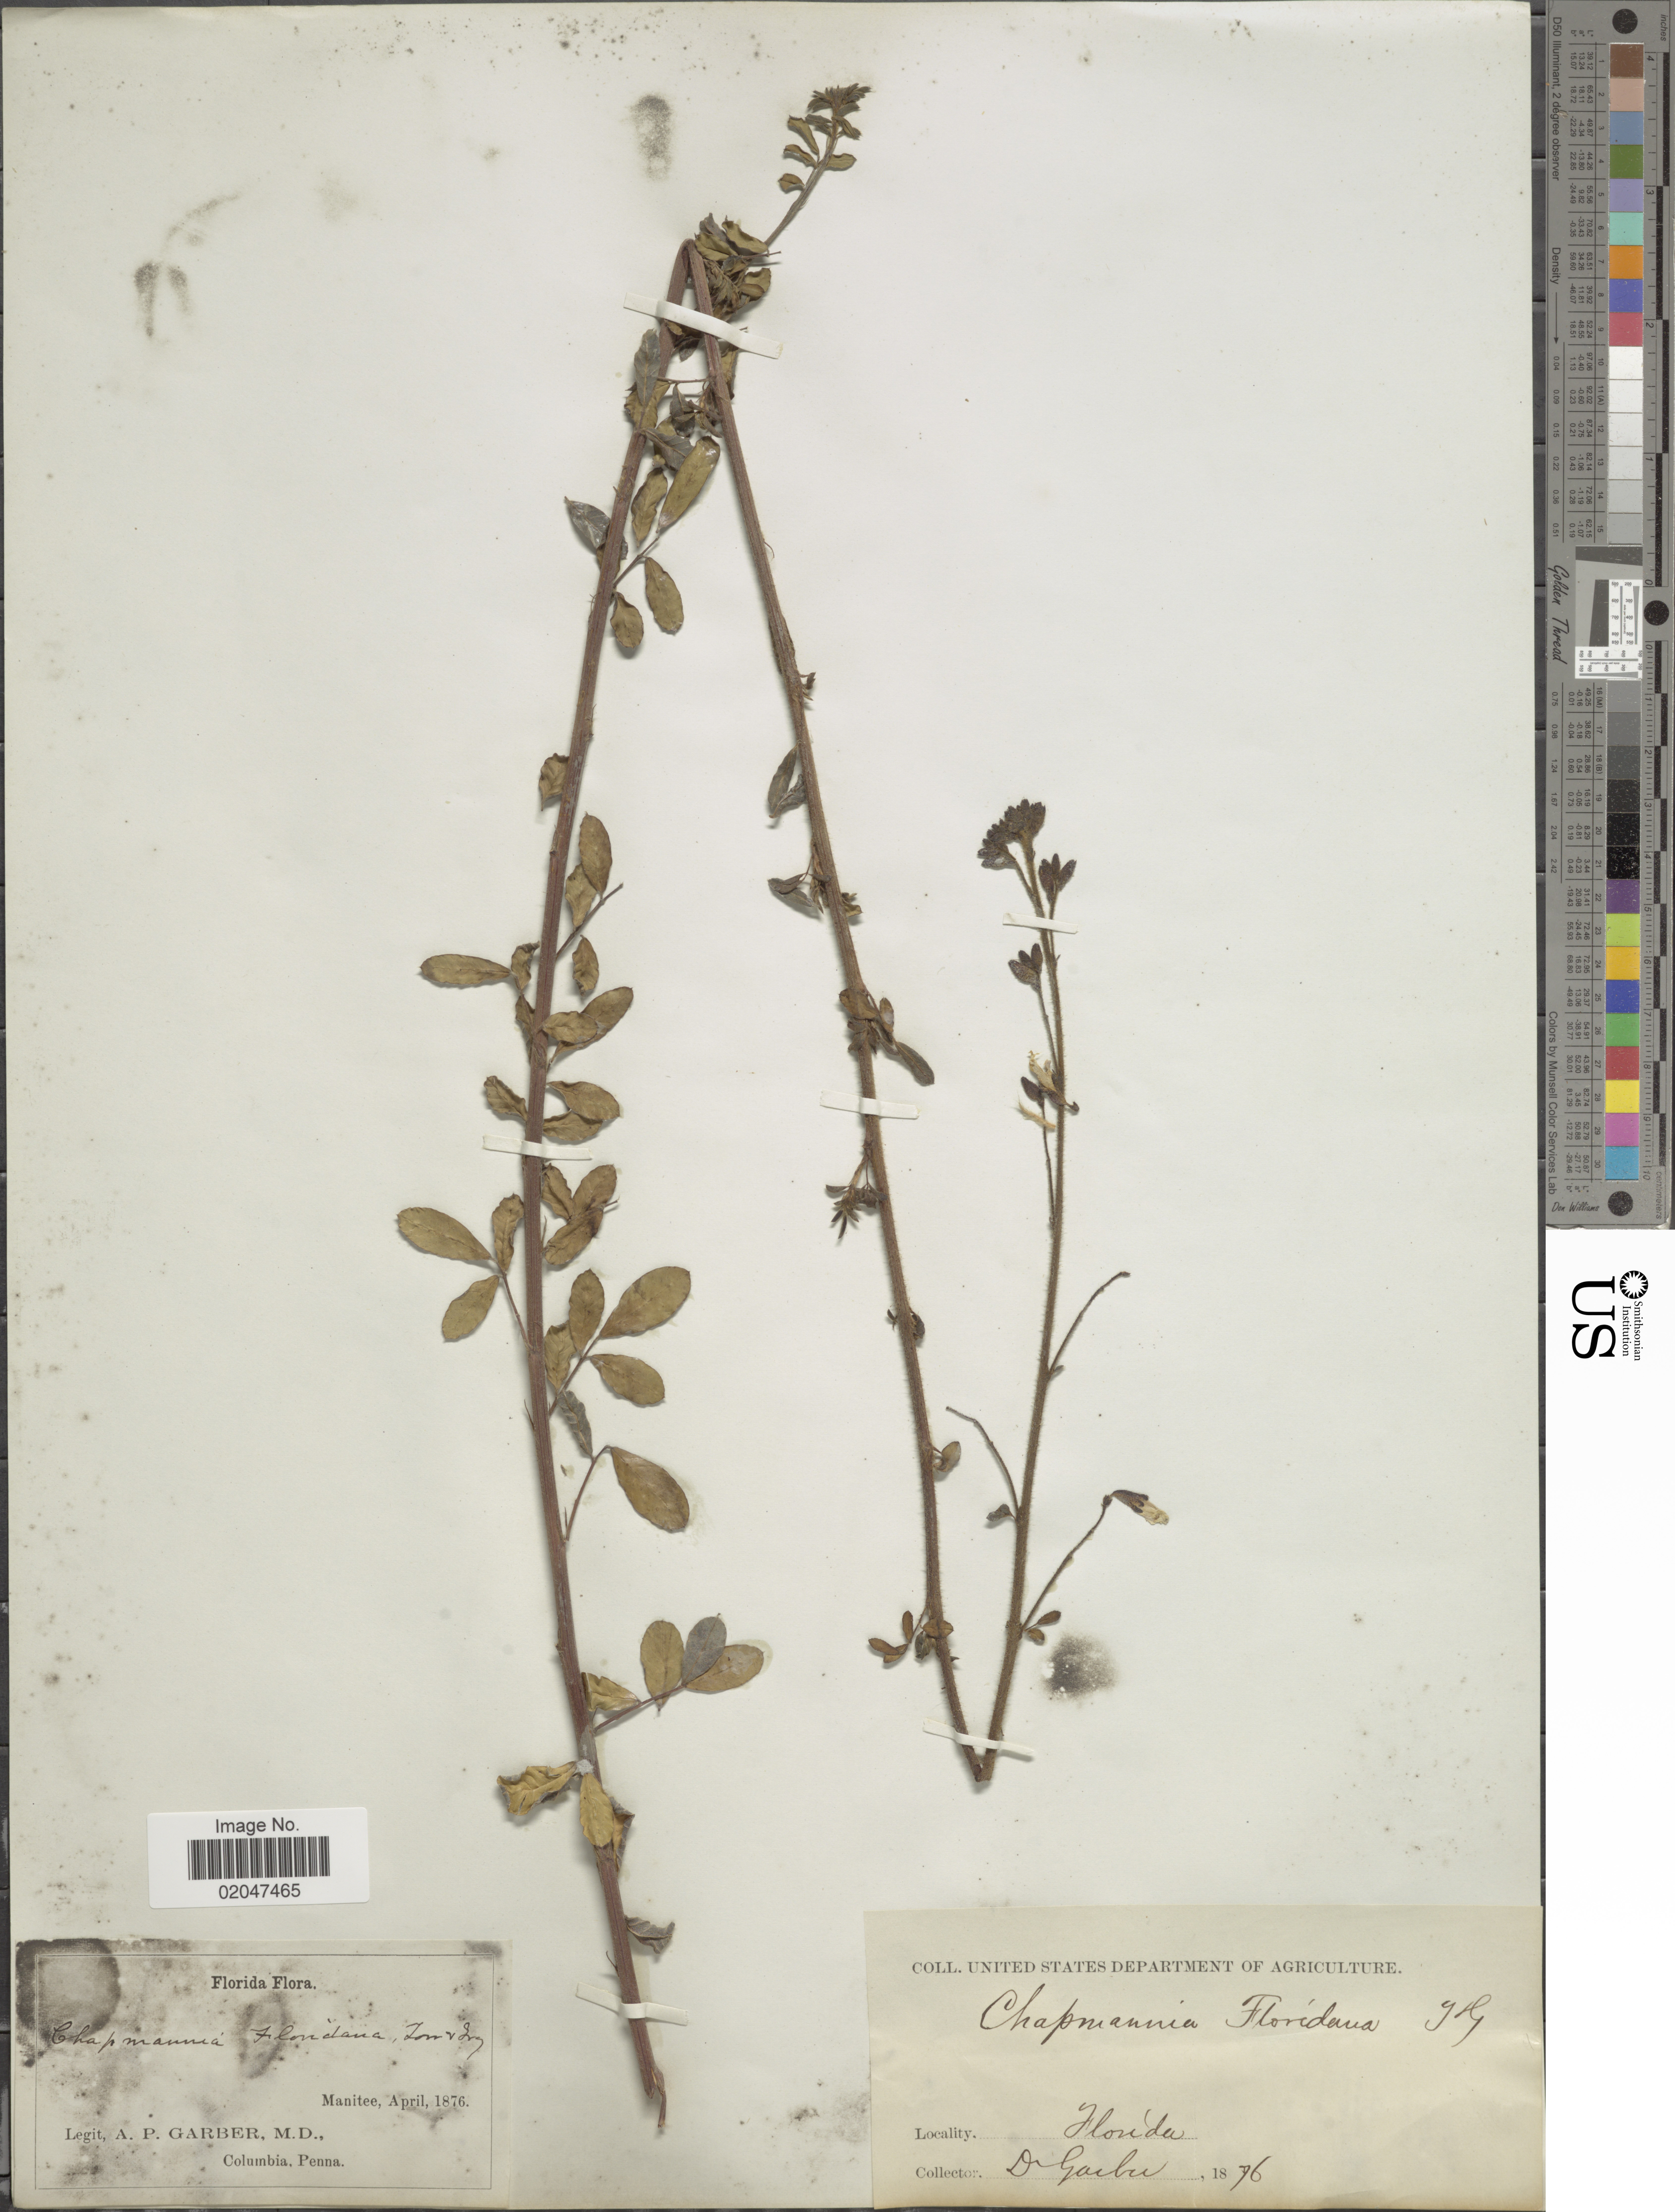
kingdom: Plantae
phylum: Tracheophyta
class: Magnoliopsida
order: Fabales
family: Fabaceae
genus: Chapmannia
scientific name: Chapmannia floridana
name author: Torr. & A. Gray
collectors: A. P. Garber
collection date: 1876-04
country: United States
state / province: Florida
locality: Manitee